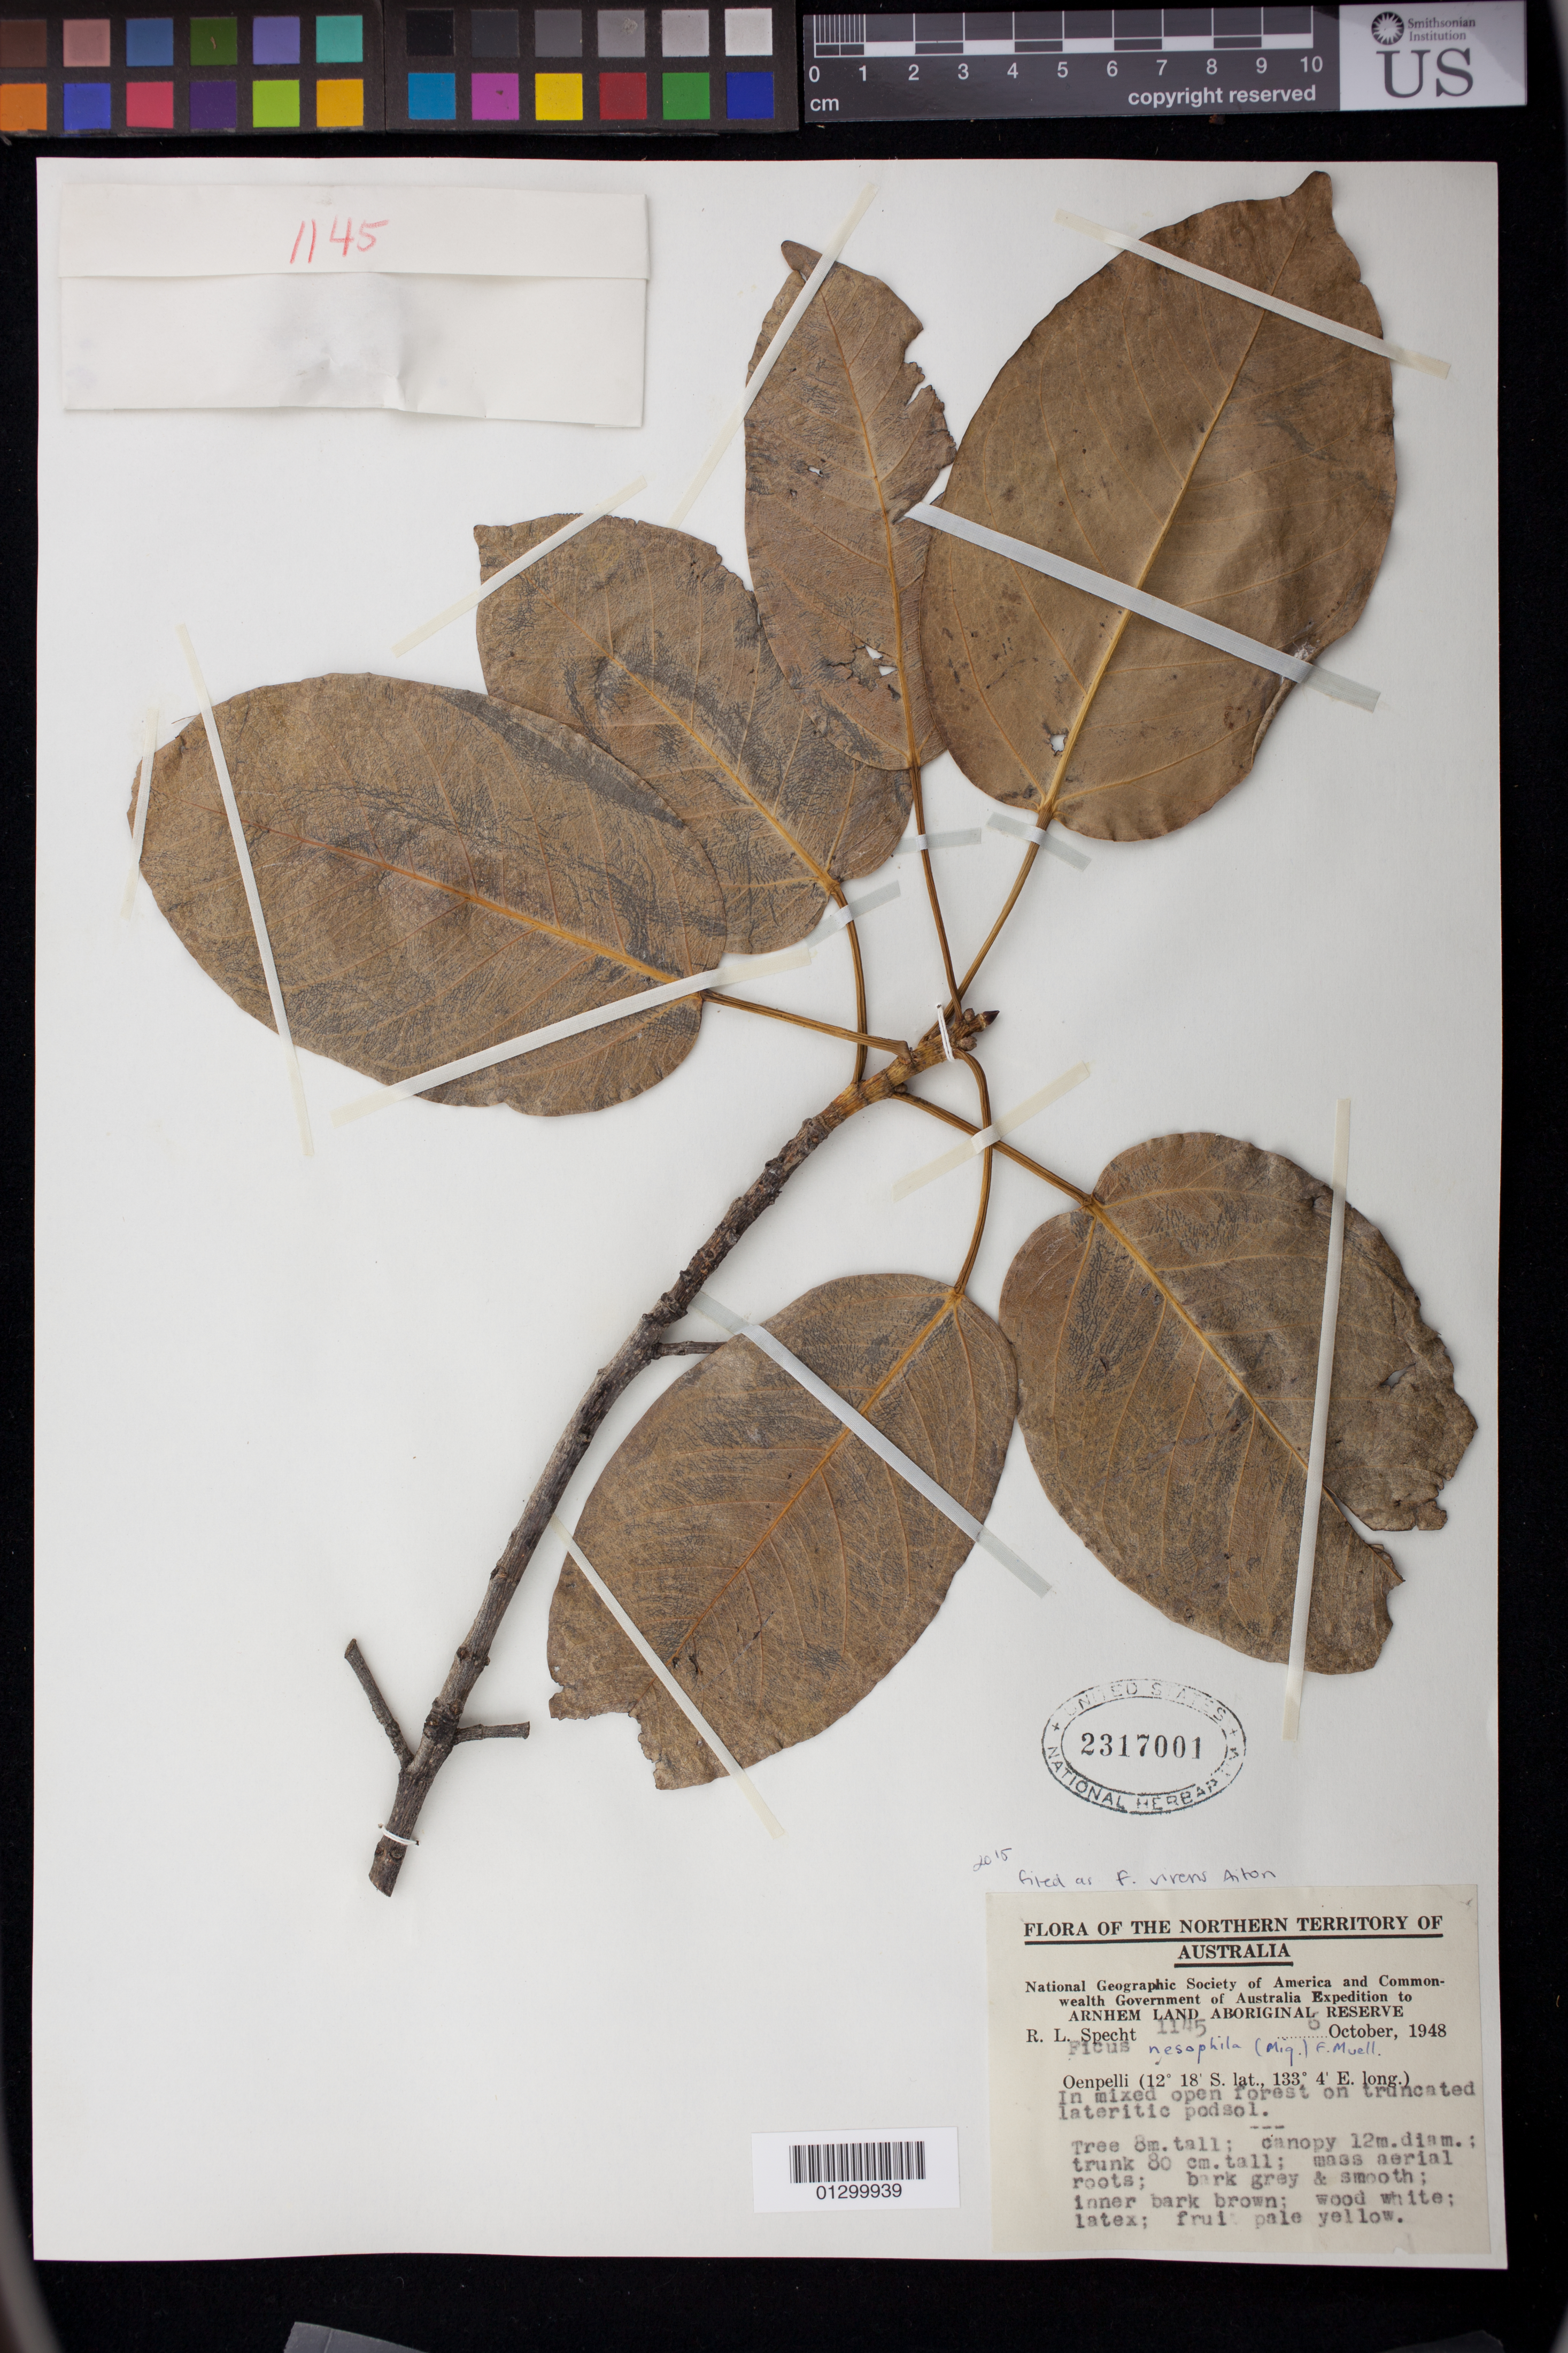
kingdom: Plantae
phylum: Tracheophyta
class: Magnoliopsida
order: Rosales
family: Moraceae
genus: Ficus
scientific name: Ficus virens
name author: Aiton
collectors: R. L. Specht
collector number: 1145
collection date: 1948-10-06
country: Australia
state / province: Northern Territory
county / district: West Arnhem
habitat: In mixed open forest on truncated lateritic podsol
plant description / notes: Tree 8 m. tall; canopy 12 m. diam.; trunk 80 cm. tall; mass aerial roots; bark grey and smooth; inner bark brown; wood white; latex; fruit pale yellow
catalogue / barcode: US 2317001